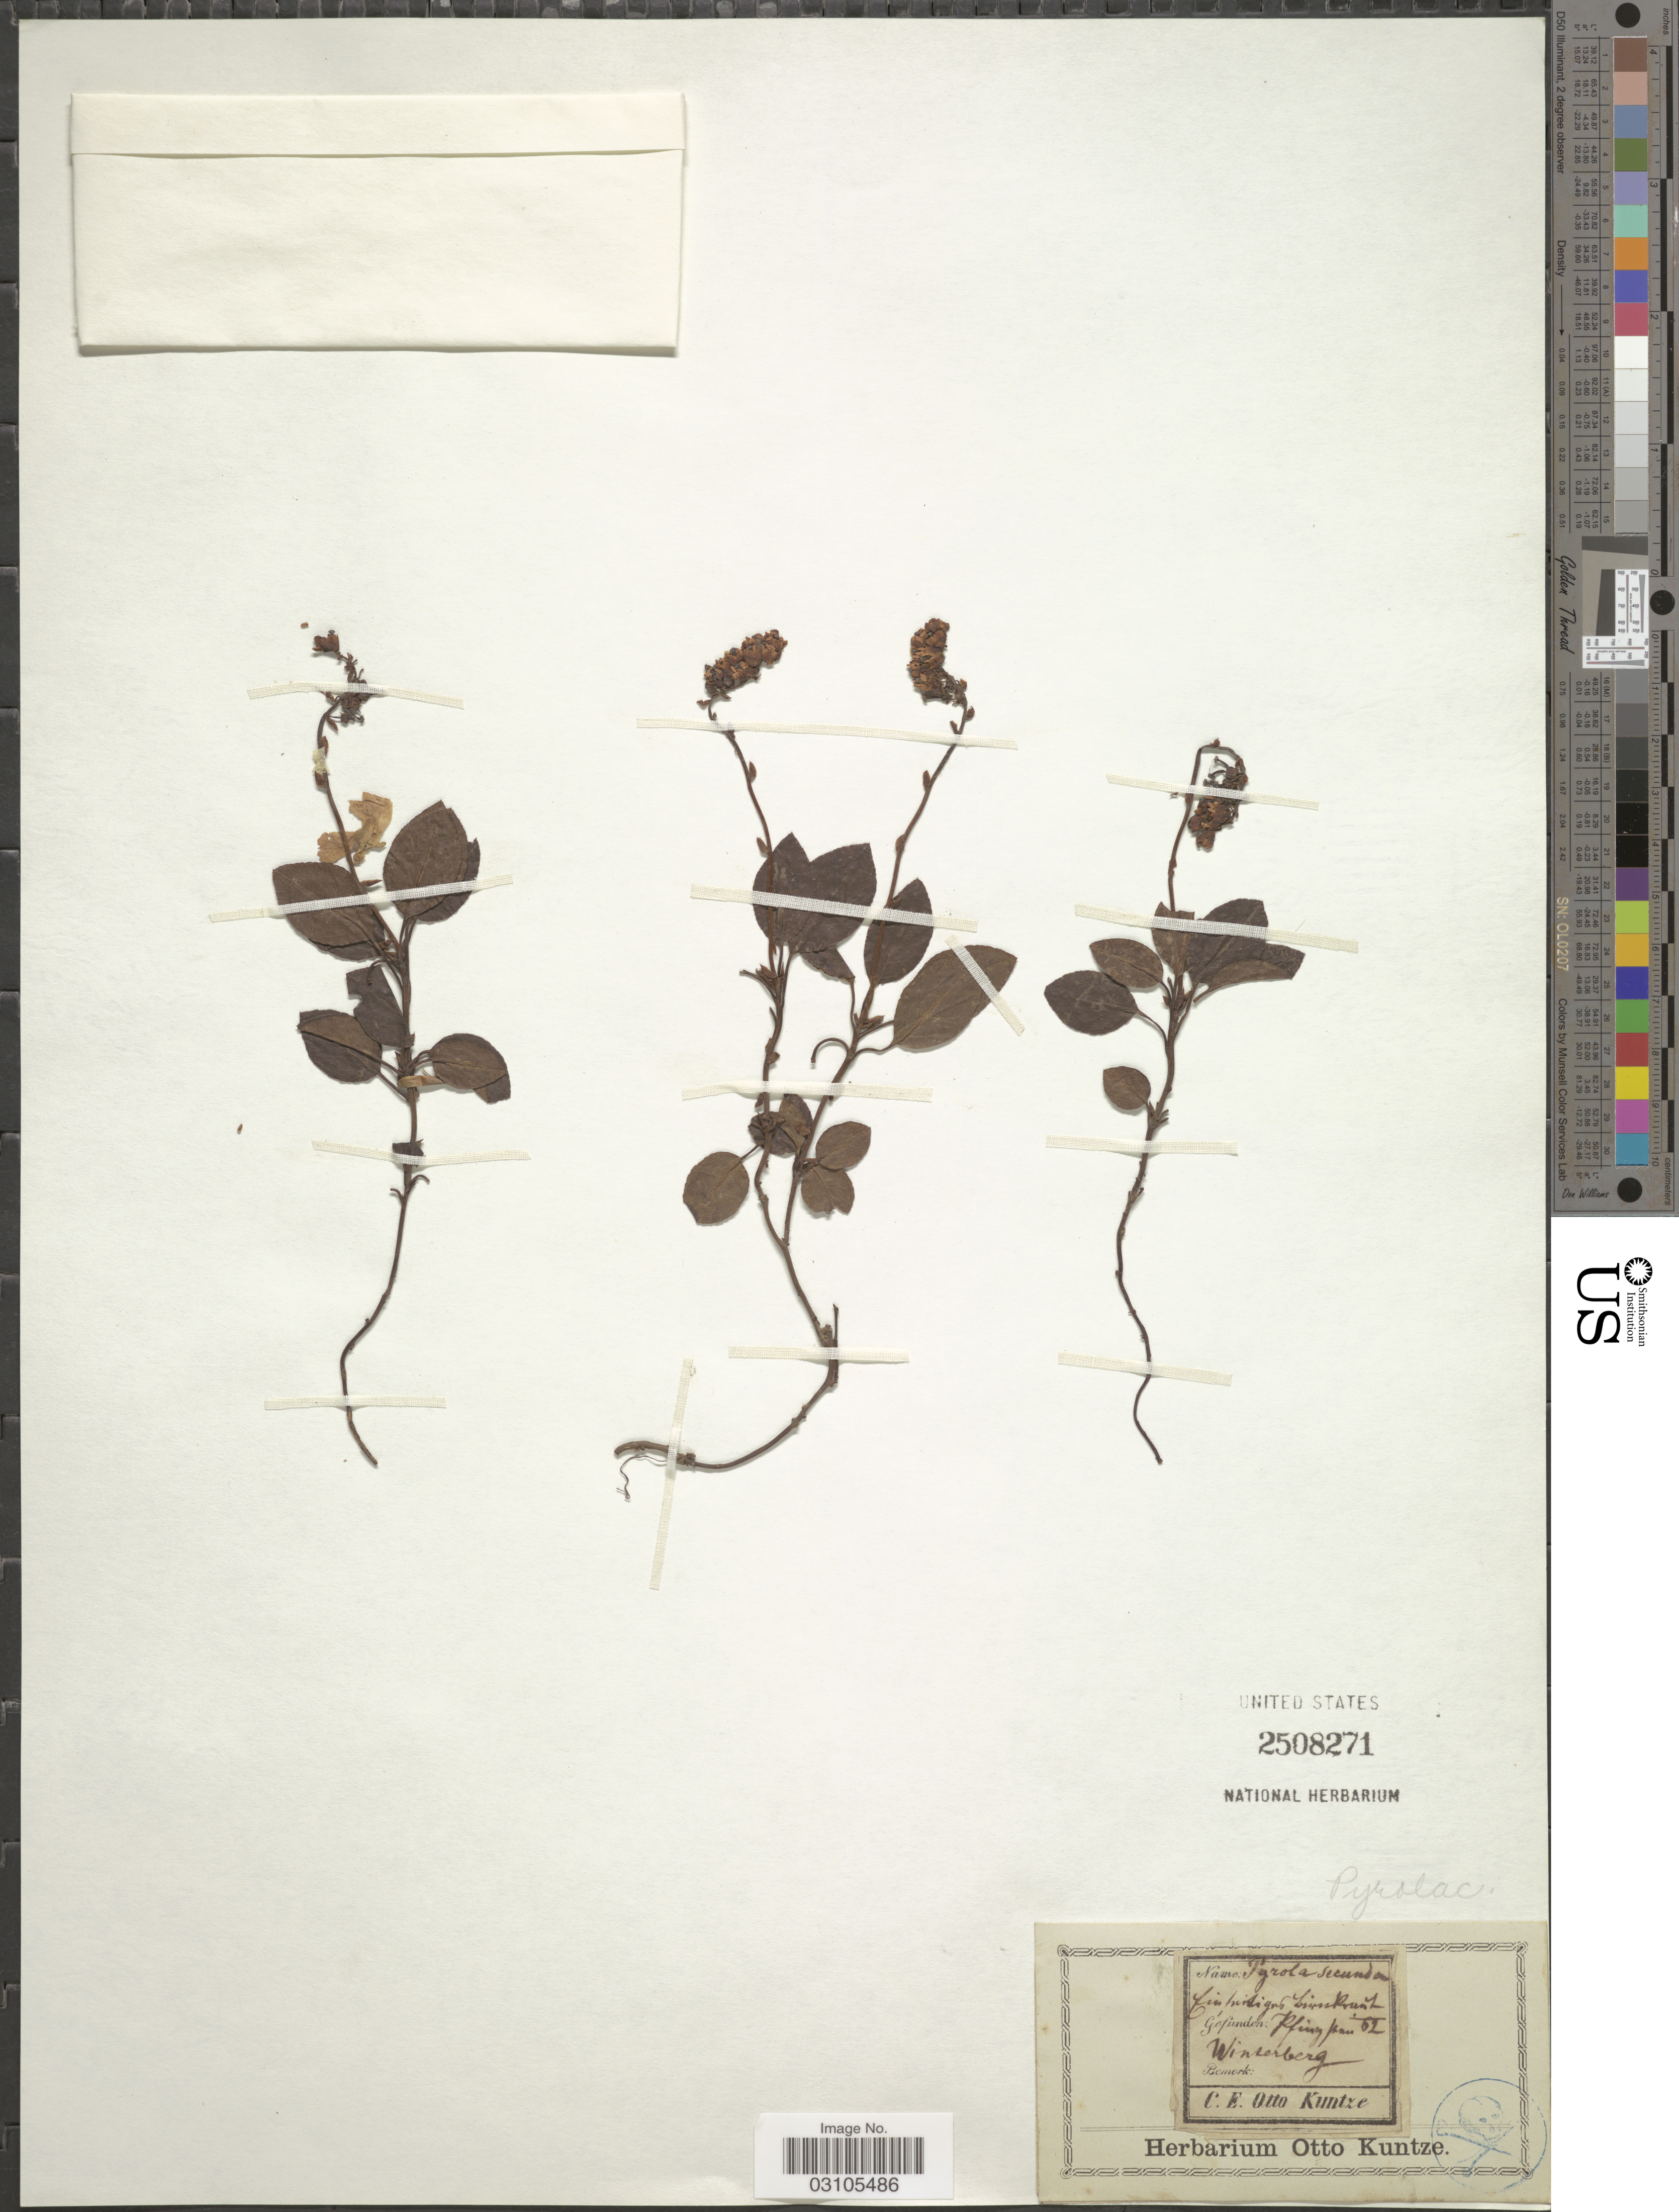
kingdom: Plantae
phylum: Tracheophyta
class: Magnoliopsida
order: Ericales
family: Ericaceae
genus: Orthilia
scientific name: Orthilia secunda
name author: (L.) House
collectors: C.E.O. Kuntze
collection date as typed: Transcribed d/m/y: /6/62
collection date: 1862-06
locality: [illegible text] Winterberg.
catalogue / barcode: US 2508271